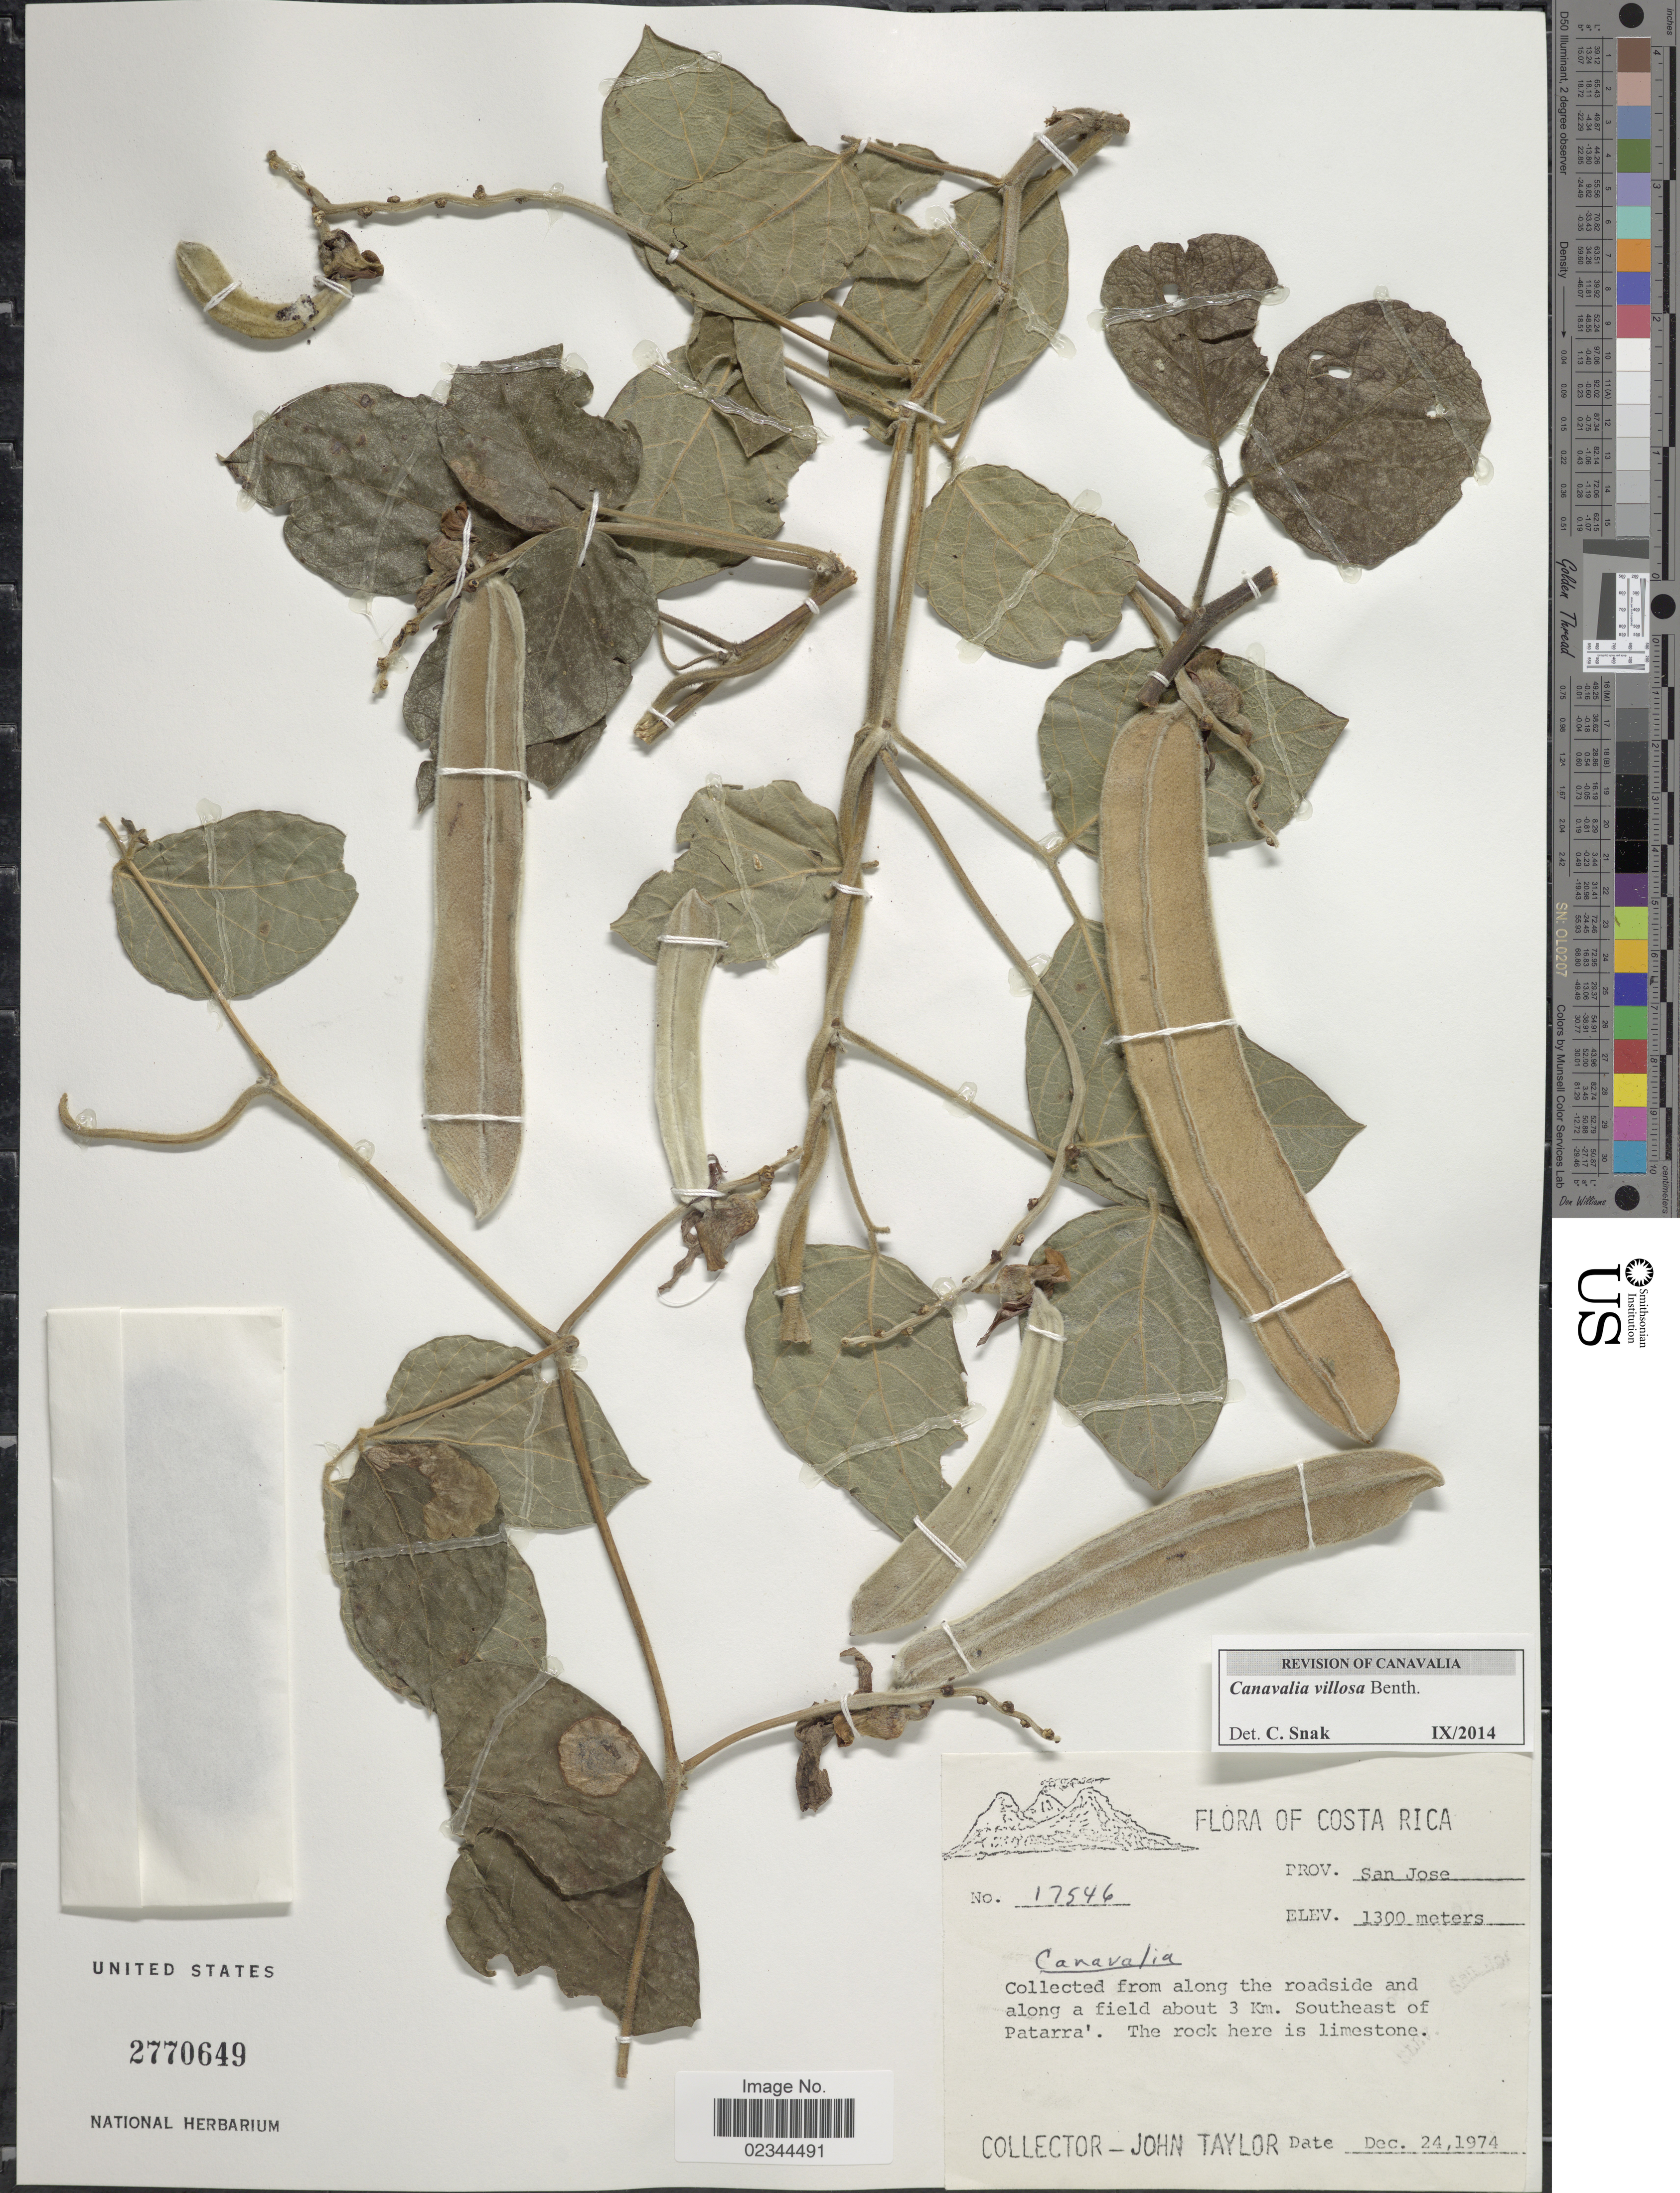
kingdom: Plantae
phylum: Tracheophyta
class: Magnoliopsida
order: Fabales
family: Fabaceae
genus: Canavalia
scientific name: Canavalia villosa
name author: Benth.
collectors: J. Taylor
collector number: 17546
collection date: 1974-12-24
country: Costa Rica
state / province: San José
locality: Along the roadside and along a field about 3 km southeast of Patarra.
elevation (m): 1300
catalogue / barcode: US 2770649